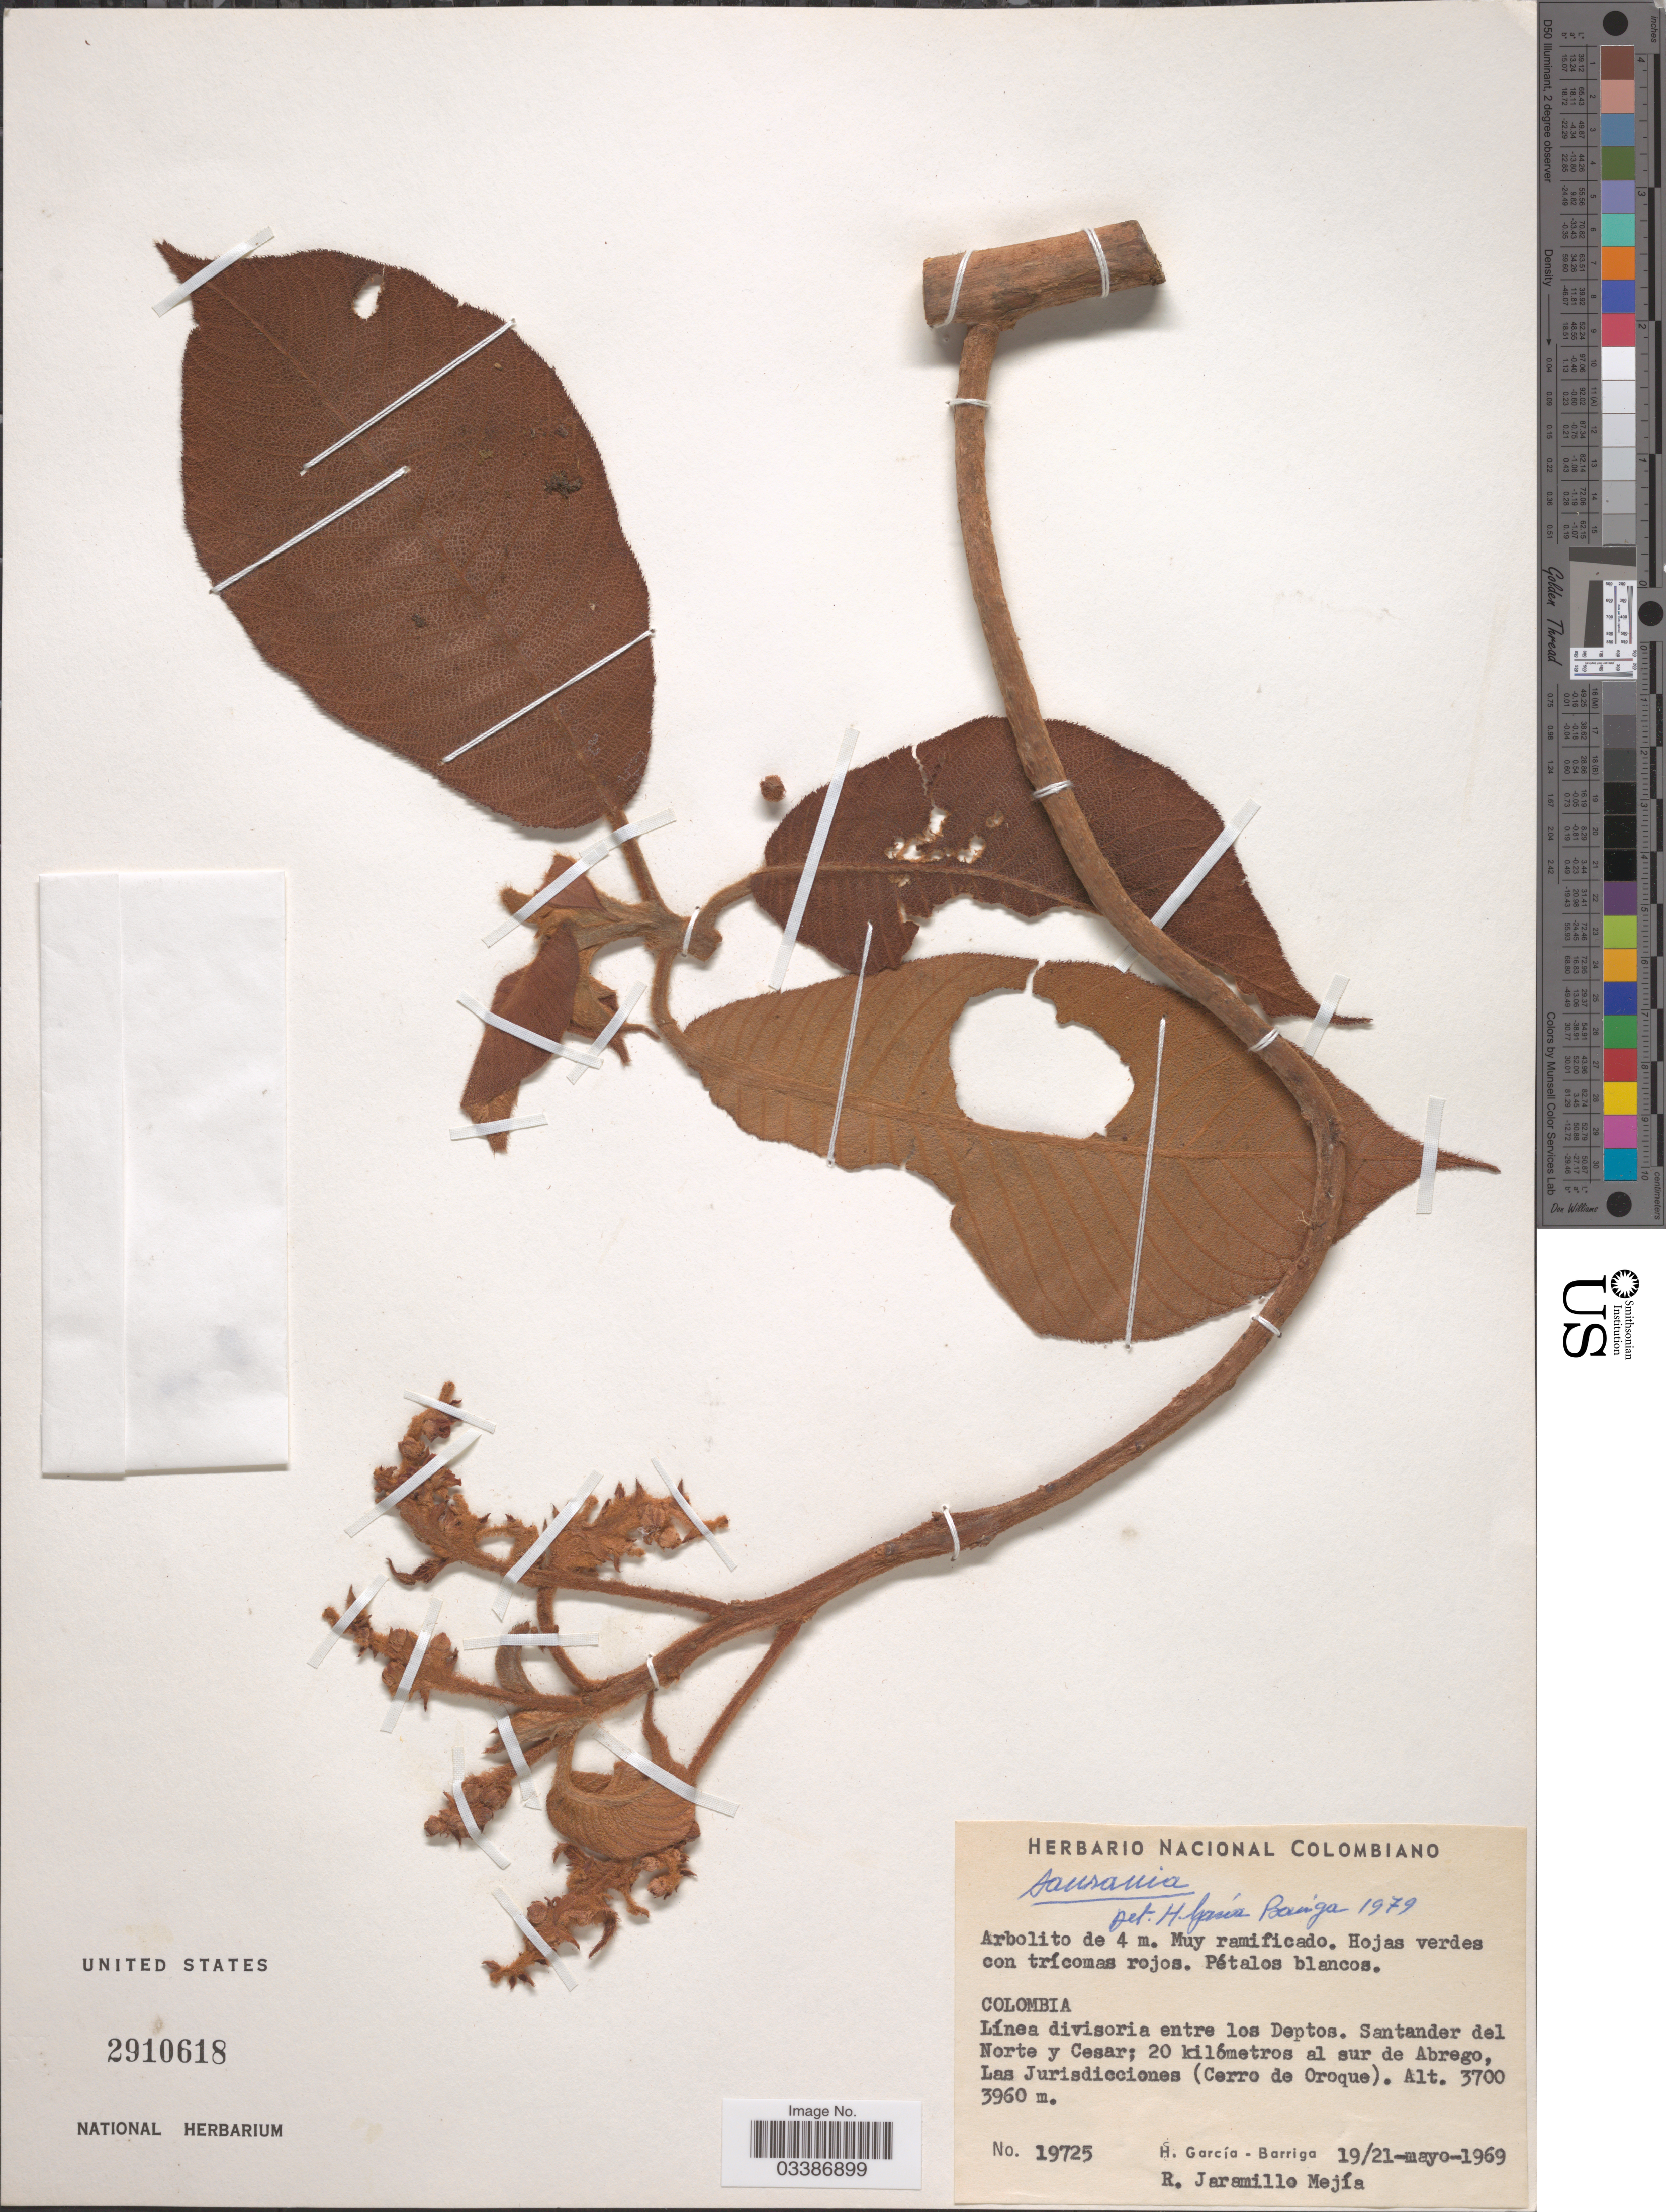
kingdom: Plantae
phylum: Tracheophyta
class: Magnoliopsida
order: Ericales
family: Actinidiaceae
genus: Saurauia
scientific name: Saurauia sp.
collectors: H. García Barriga & R. Jaramillo M.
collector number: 19725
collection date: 1969-05-19/1969-05-21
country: Colombia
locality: Línea divisoria entre los Deptos. Santander del Norte y Cesar; 20 kilómetros al sur de Abrego, Las Jurisdicciones (Cerro de Oroque).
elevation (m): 3700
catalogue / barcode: US 2910618